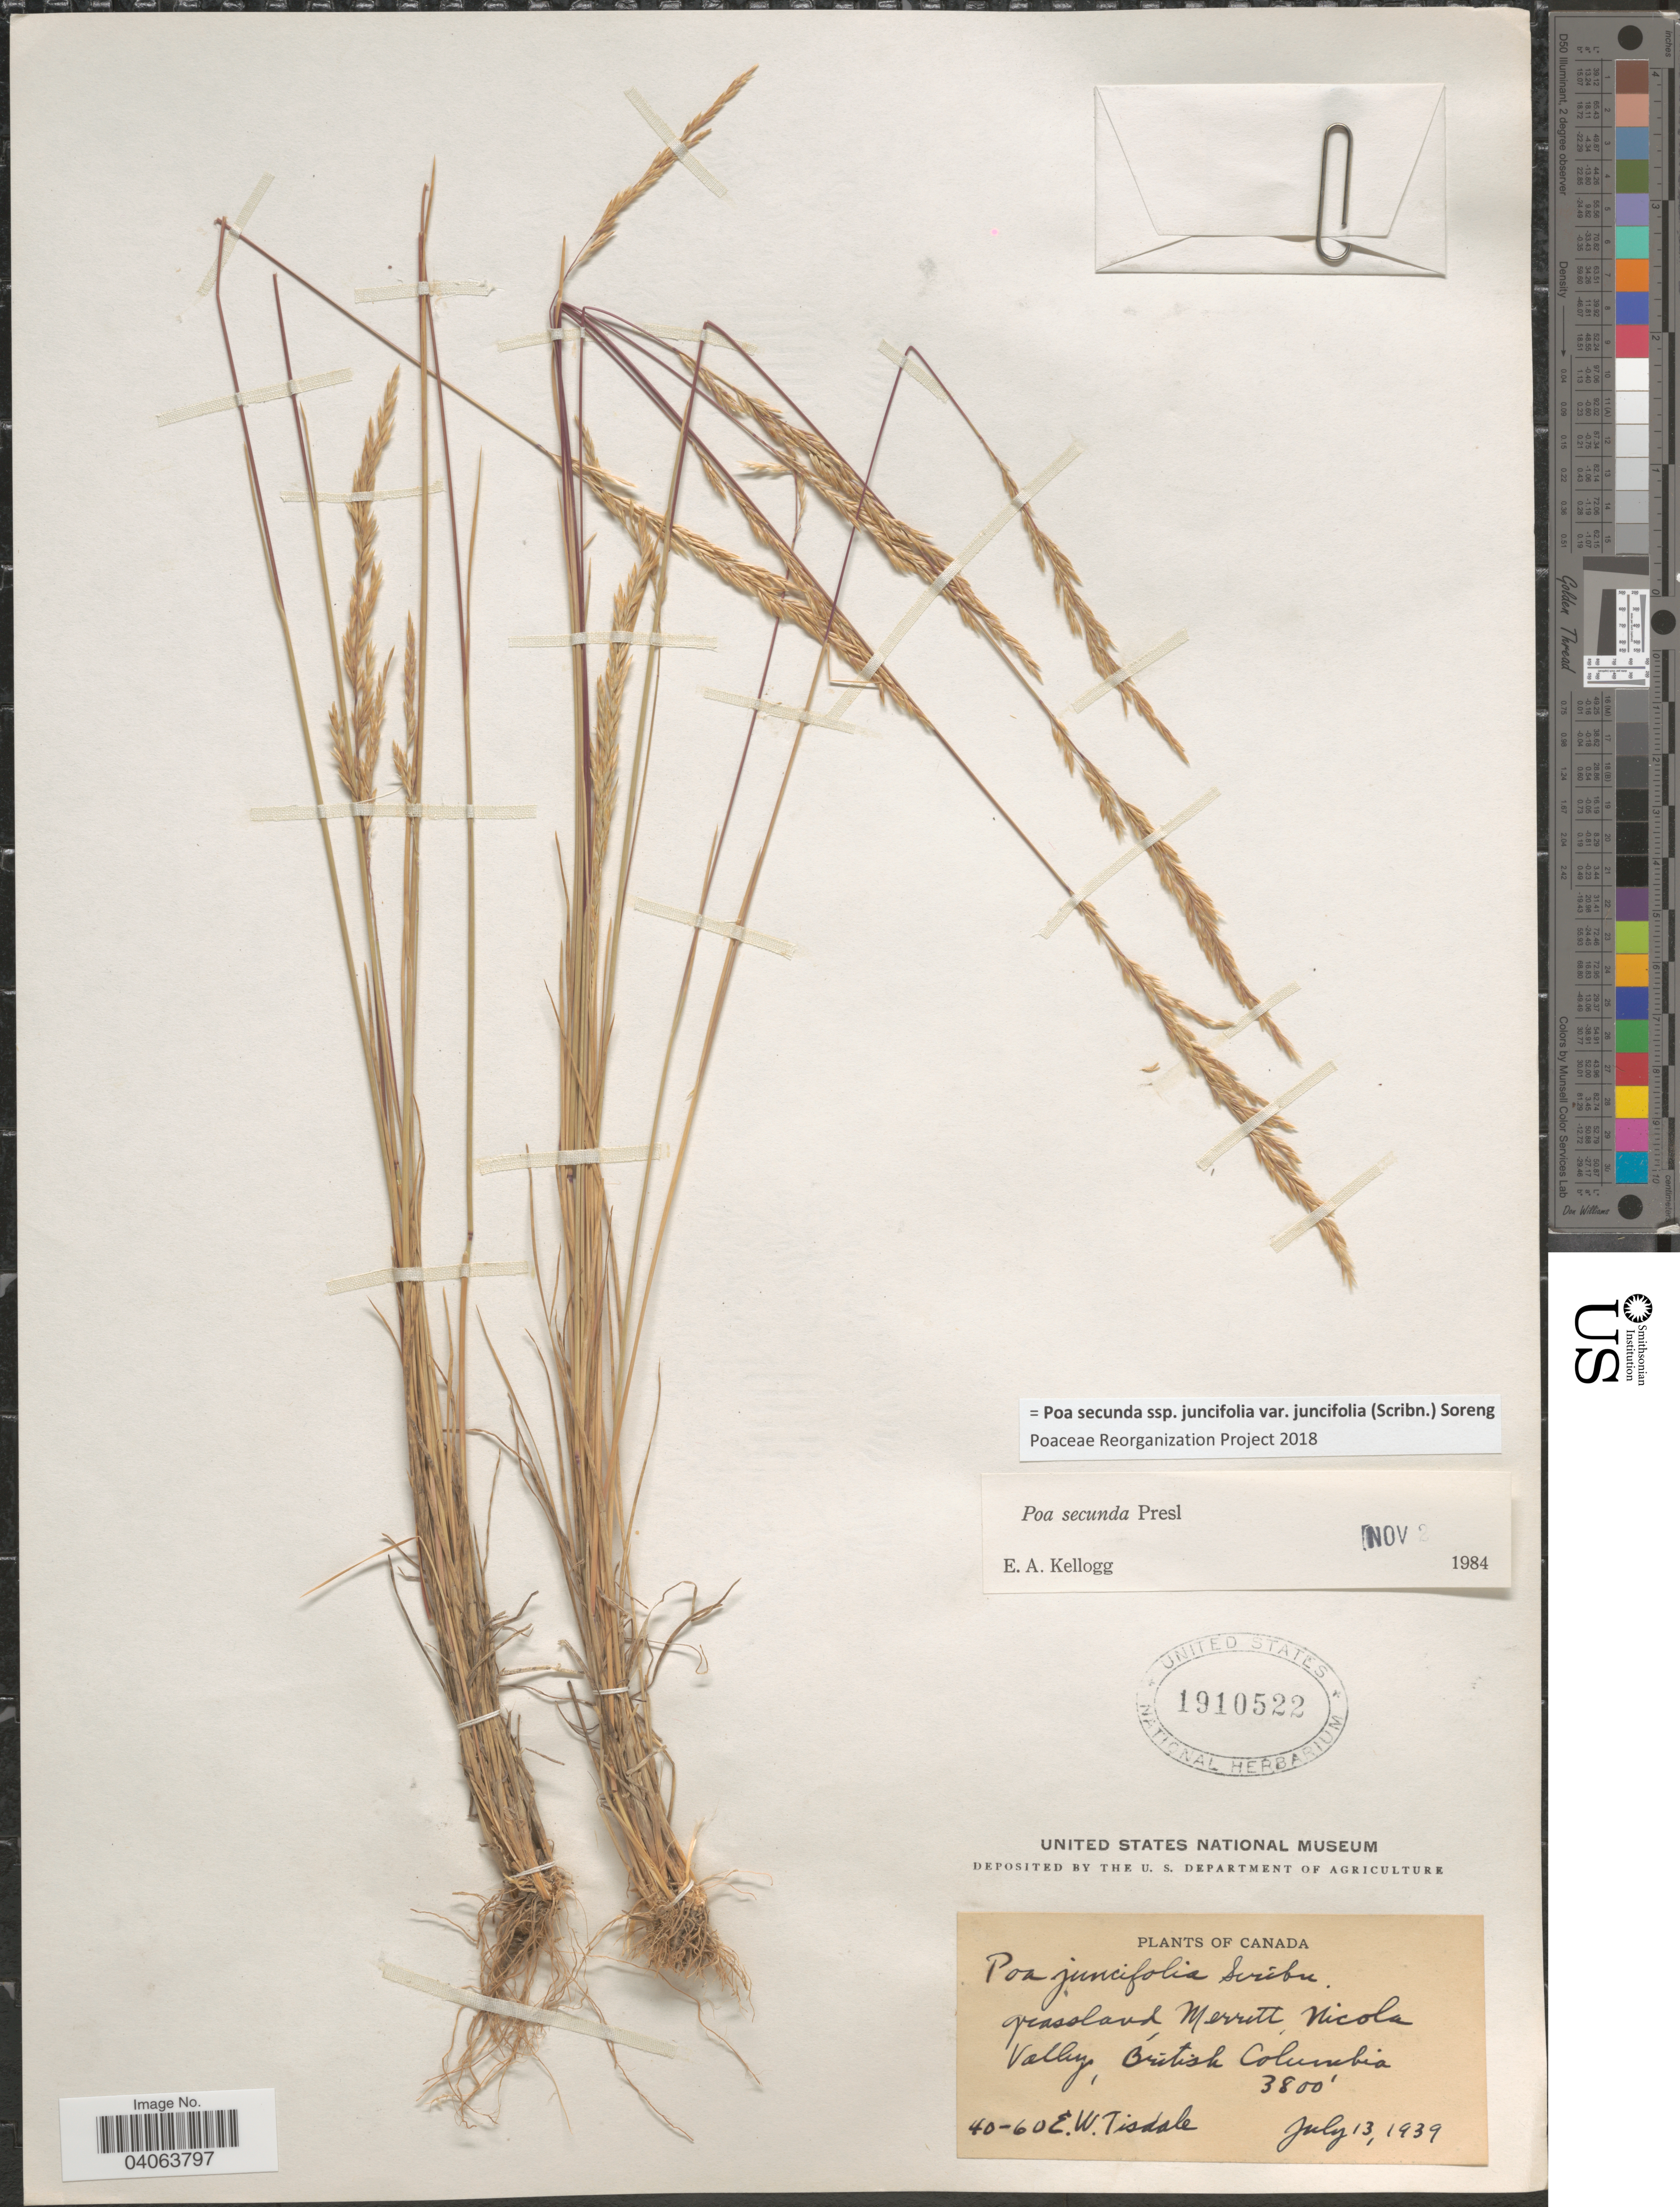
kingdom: Plantae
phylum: Tracheophyta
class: Liliopsida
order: Poales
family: Poaceae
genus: Poa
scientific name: Poa secunda subsp. juncifolia var. juncifolia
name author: (Scribn.) Soreng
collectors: E. Tisdale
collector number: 40-60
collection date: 1939-07-13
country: Canada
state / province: British Columbia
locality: Grassland, Merrett Nicola Valley.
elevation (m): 1158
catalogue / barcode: US 1910522